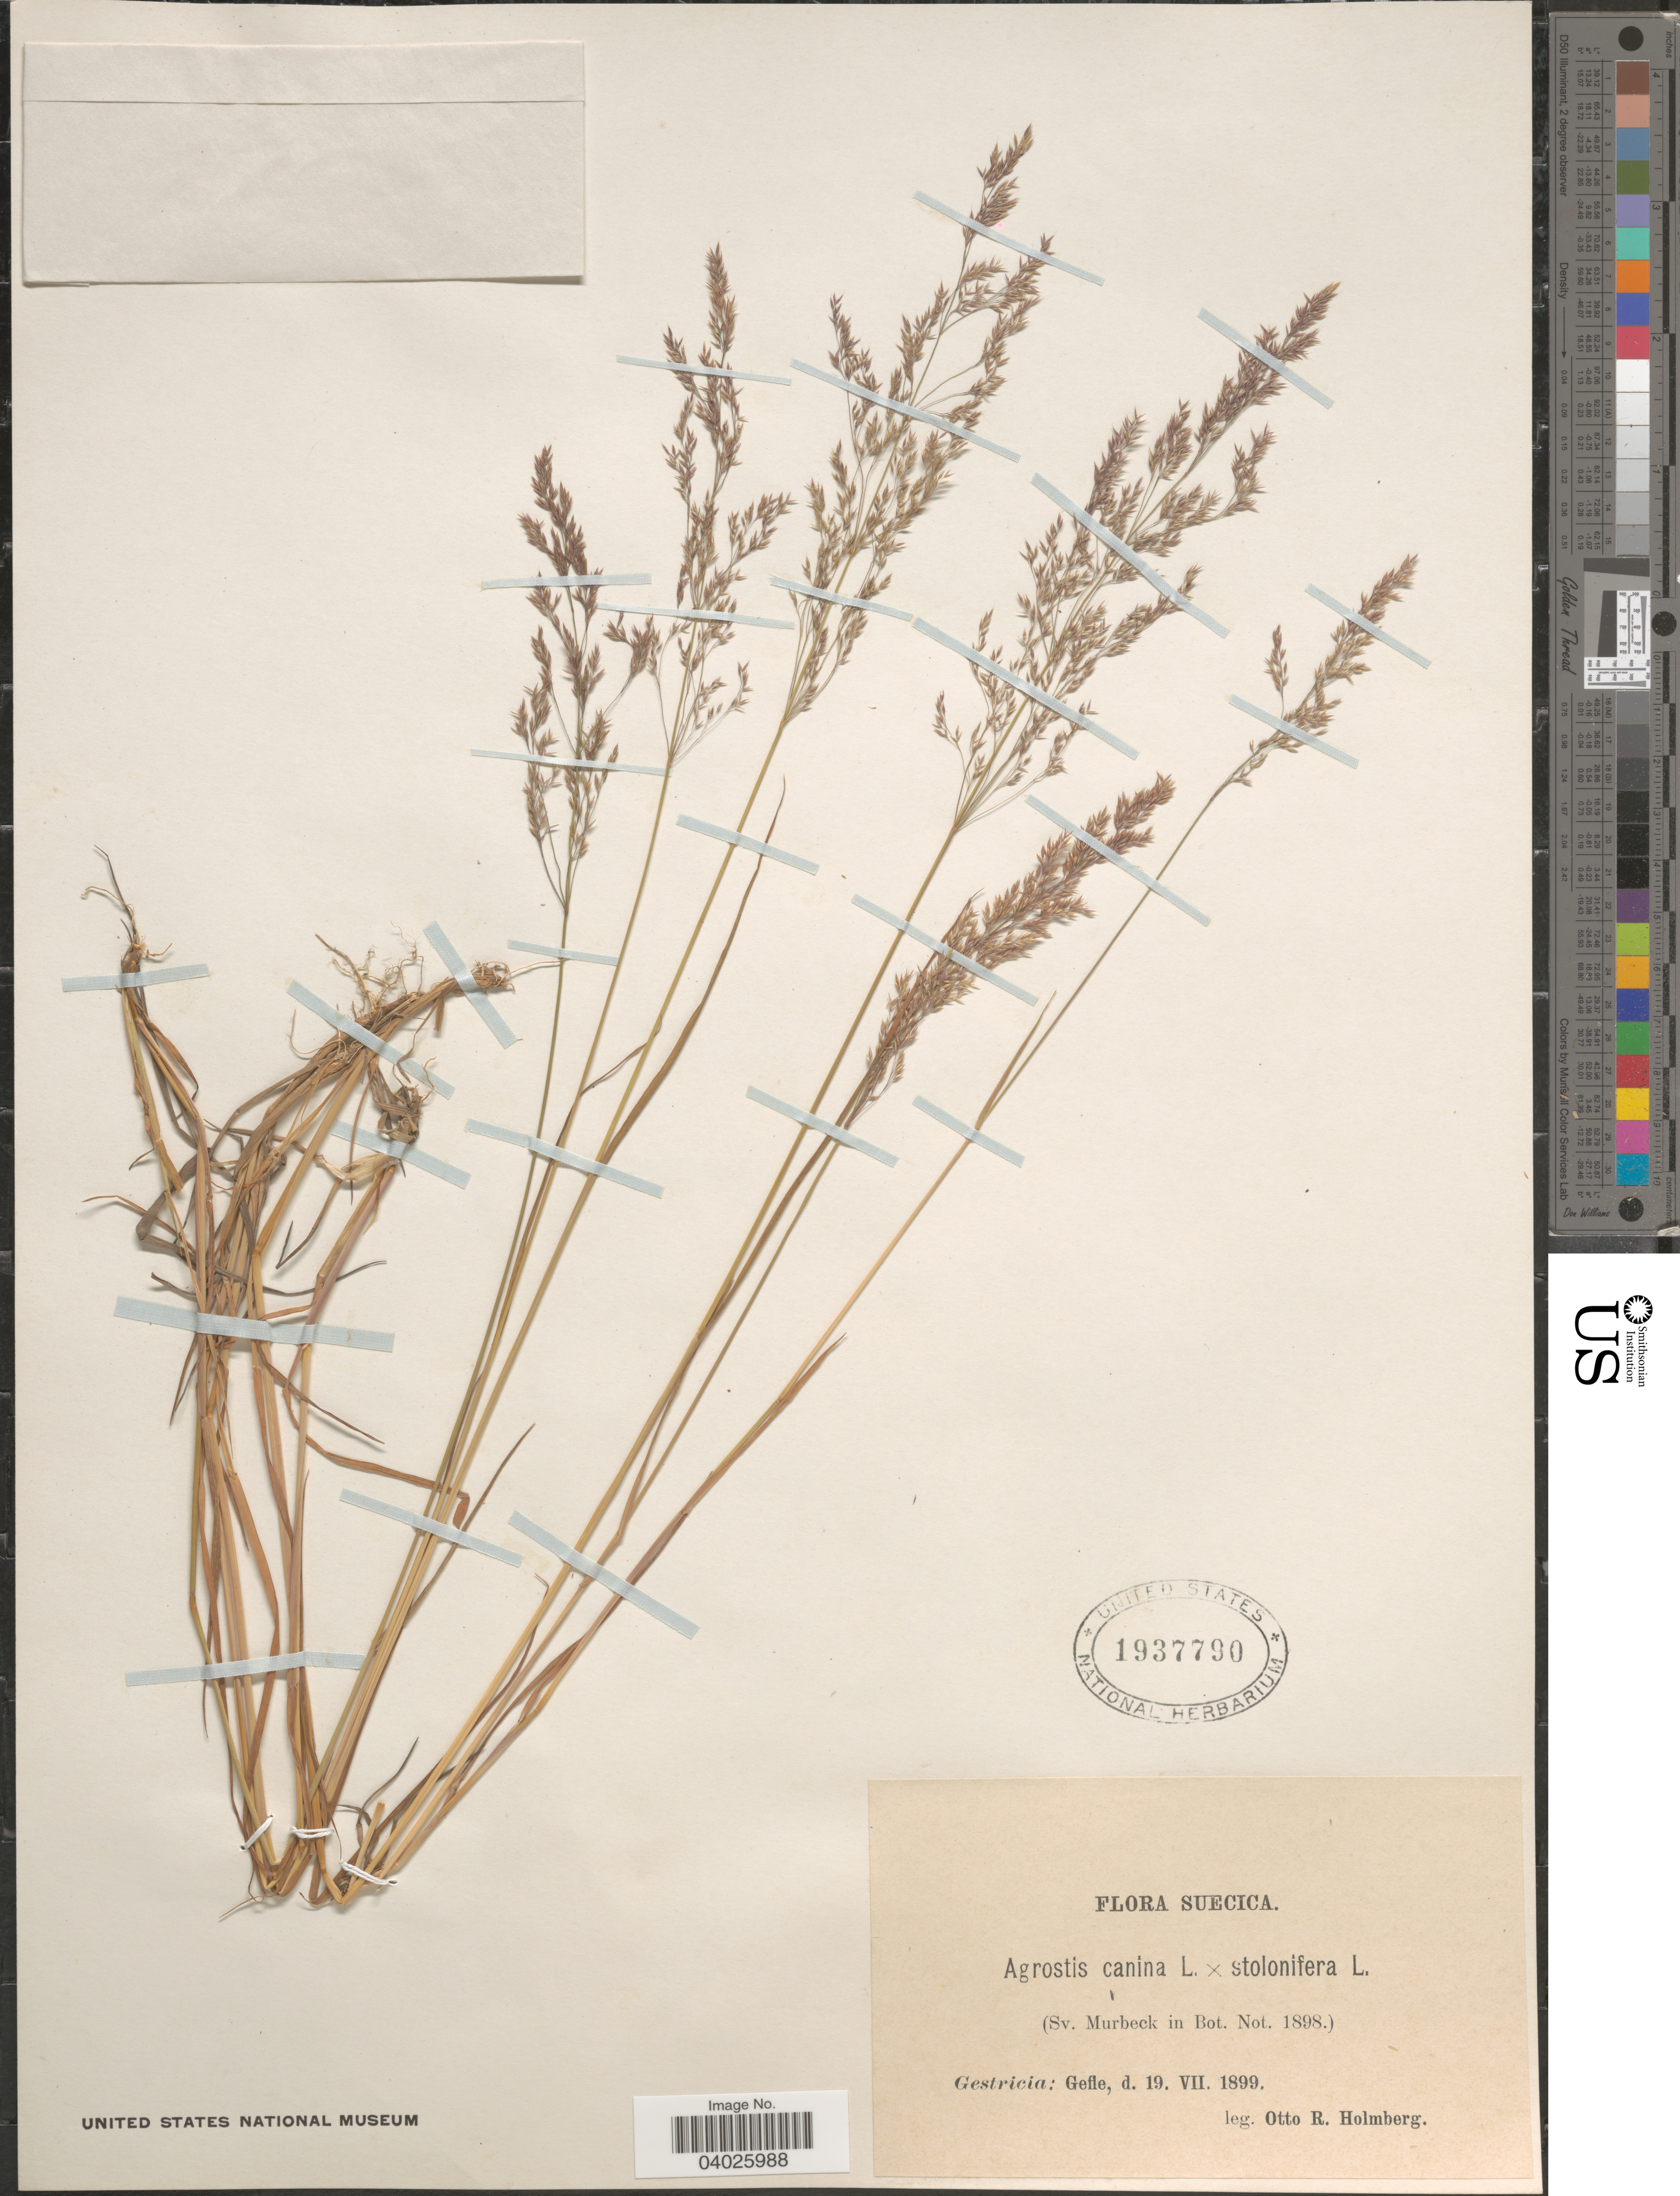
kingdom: Plantae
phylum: Tracheophyta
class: Liliopsida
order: Poales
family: Poaceae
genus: Agrostis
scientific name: Agrostis sp.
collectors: O. Holmberg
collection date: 1899-07-19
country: Sweden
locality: Suecica. Gestricia: Gefle.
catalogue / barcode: US 1937790